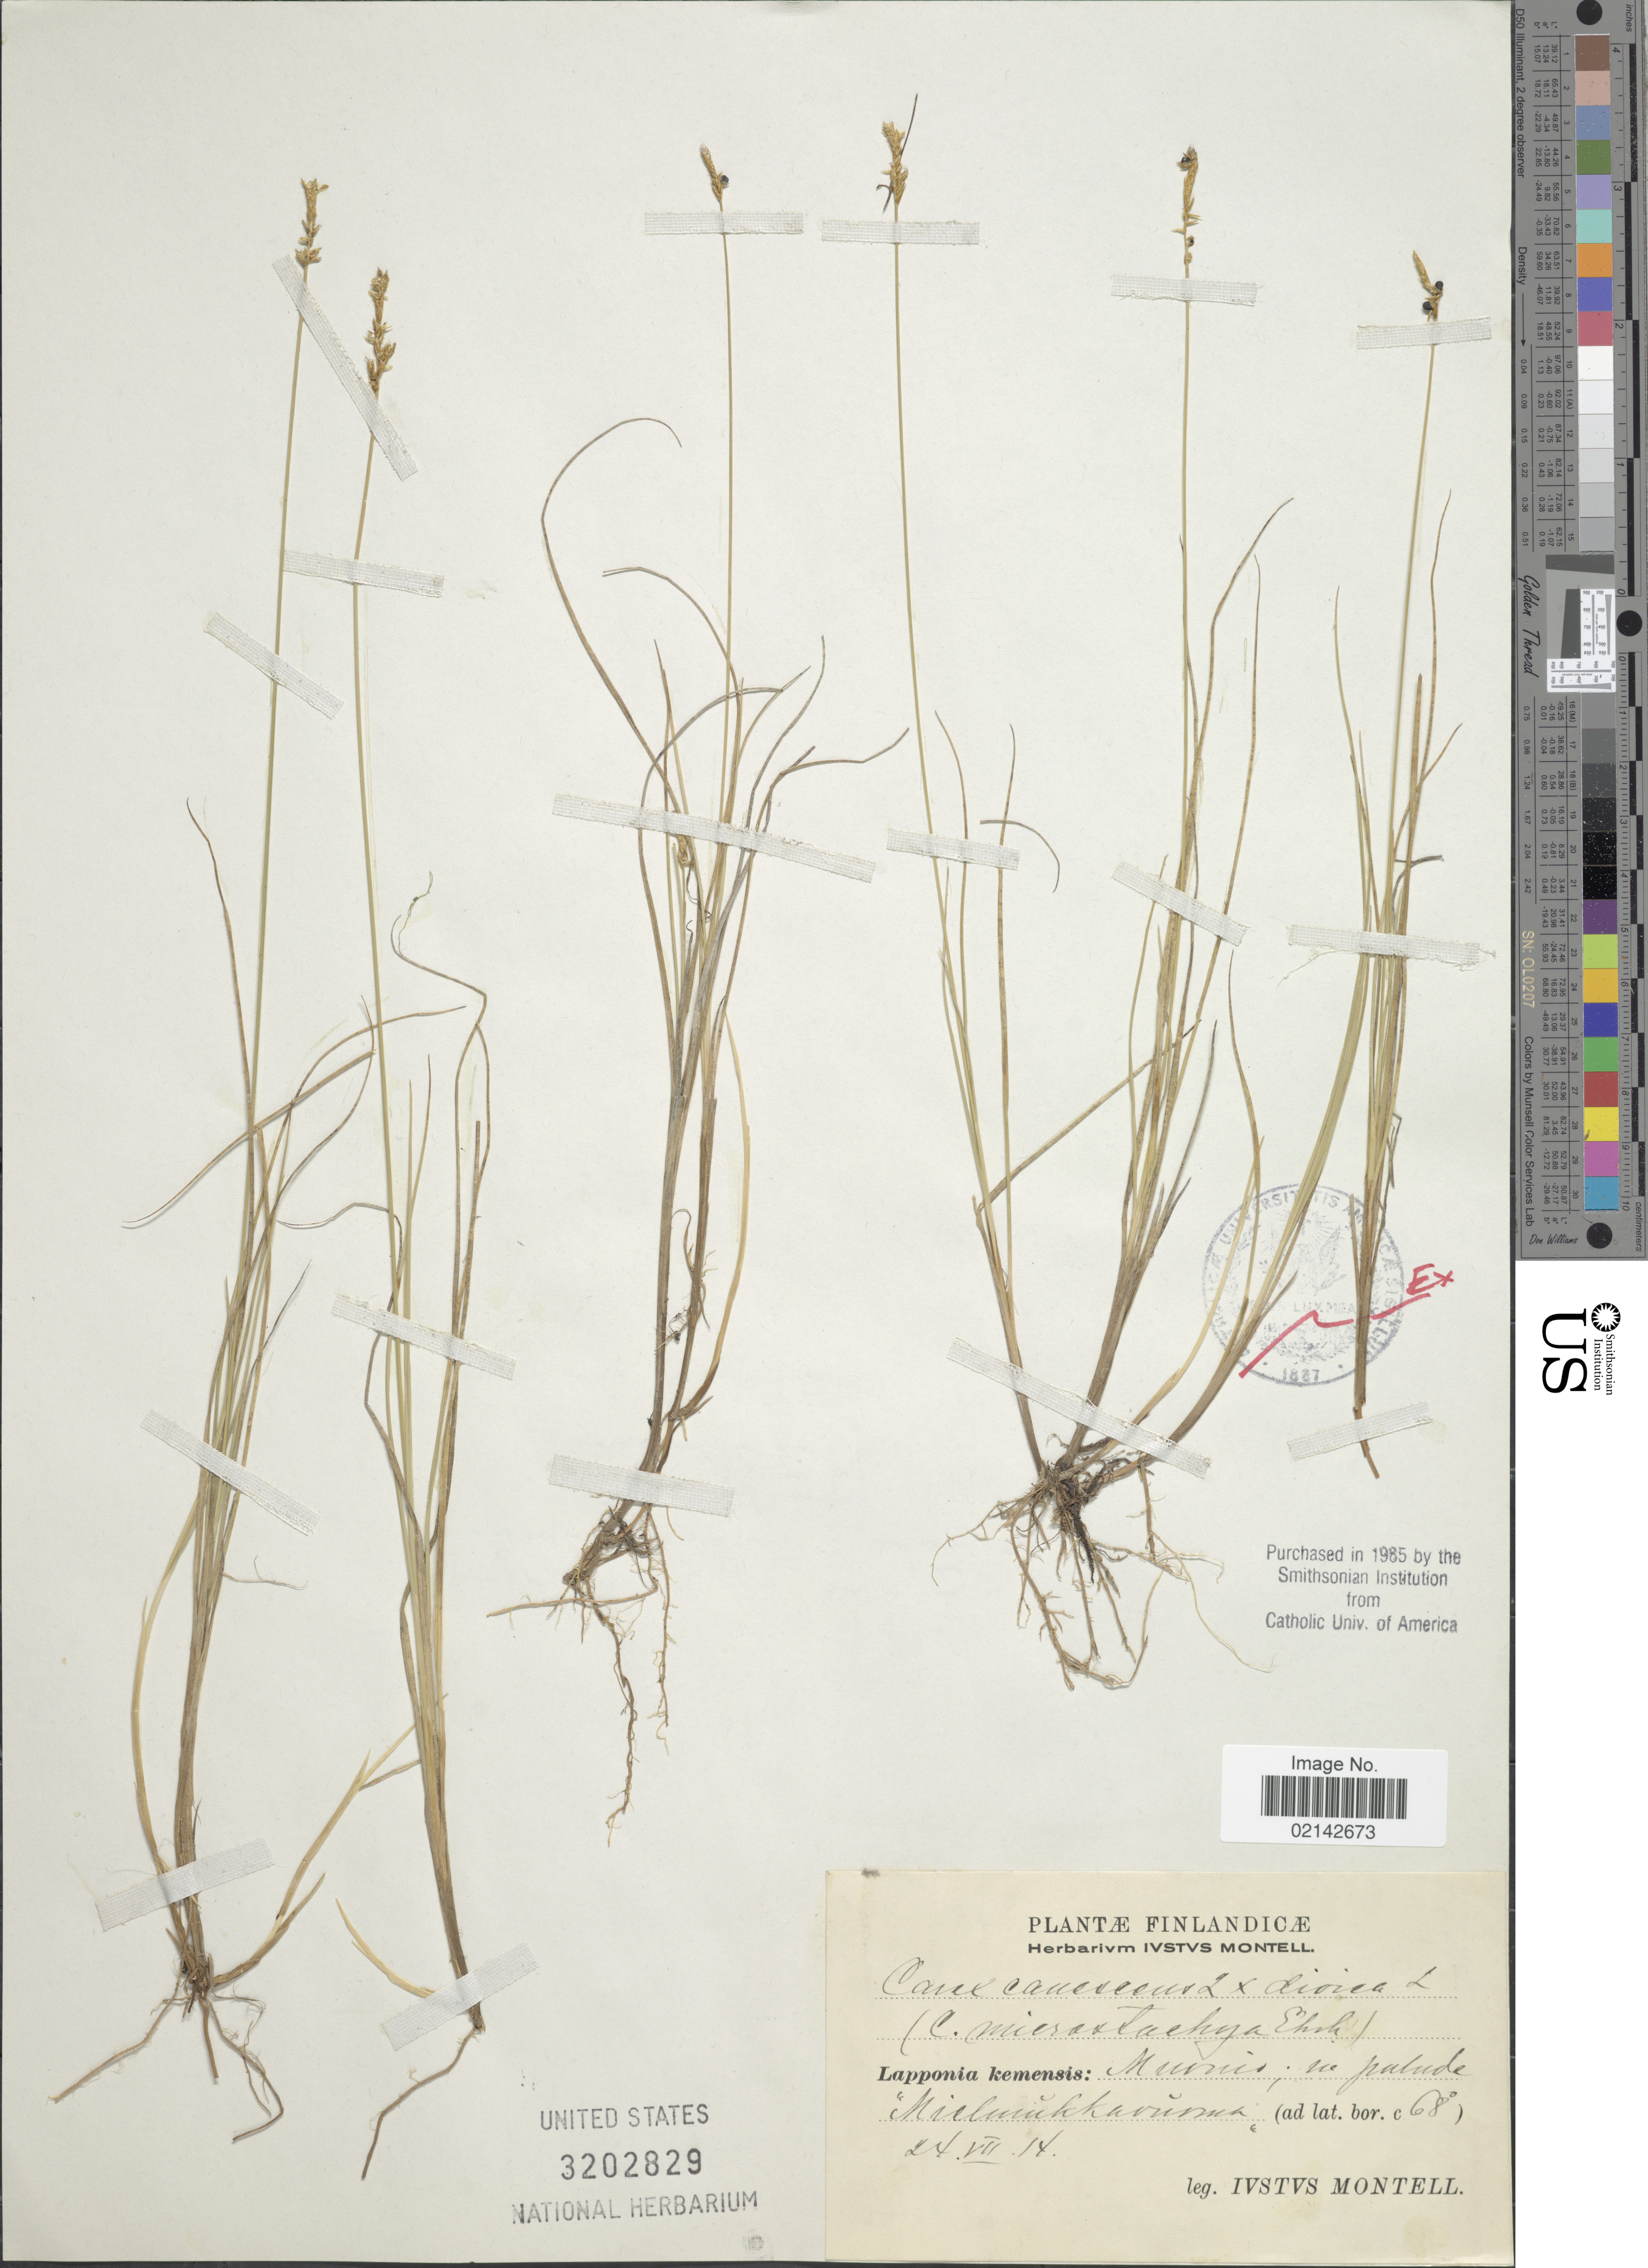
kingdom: Plantae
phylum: Tracheophyta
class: Liliopsida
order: Poales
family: Cyperaceae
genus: Carex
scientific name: Carex sp.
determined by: Strong, Mark T., (BOT), Smithsonian Institution - National Museum of Natural History (UNITED STATES)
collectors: I. Montell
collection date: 1914-07-24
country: Finland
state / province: Lappi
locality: Finlandicae, Lapponia kemensis: Muonio, in palude Mielmukkajarvi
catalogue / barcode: US 3202829